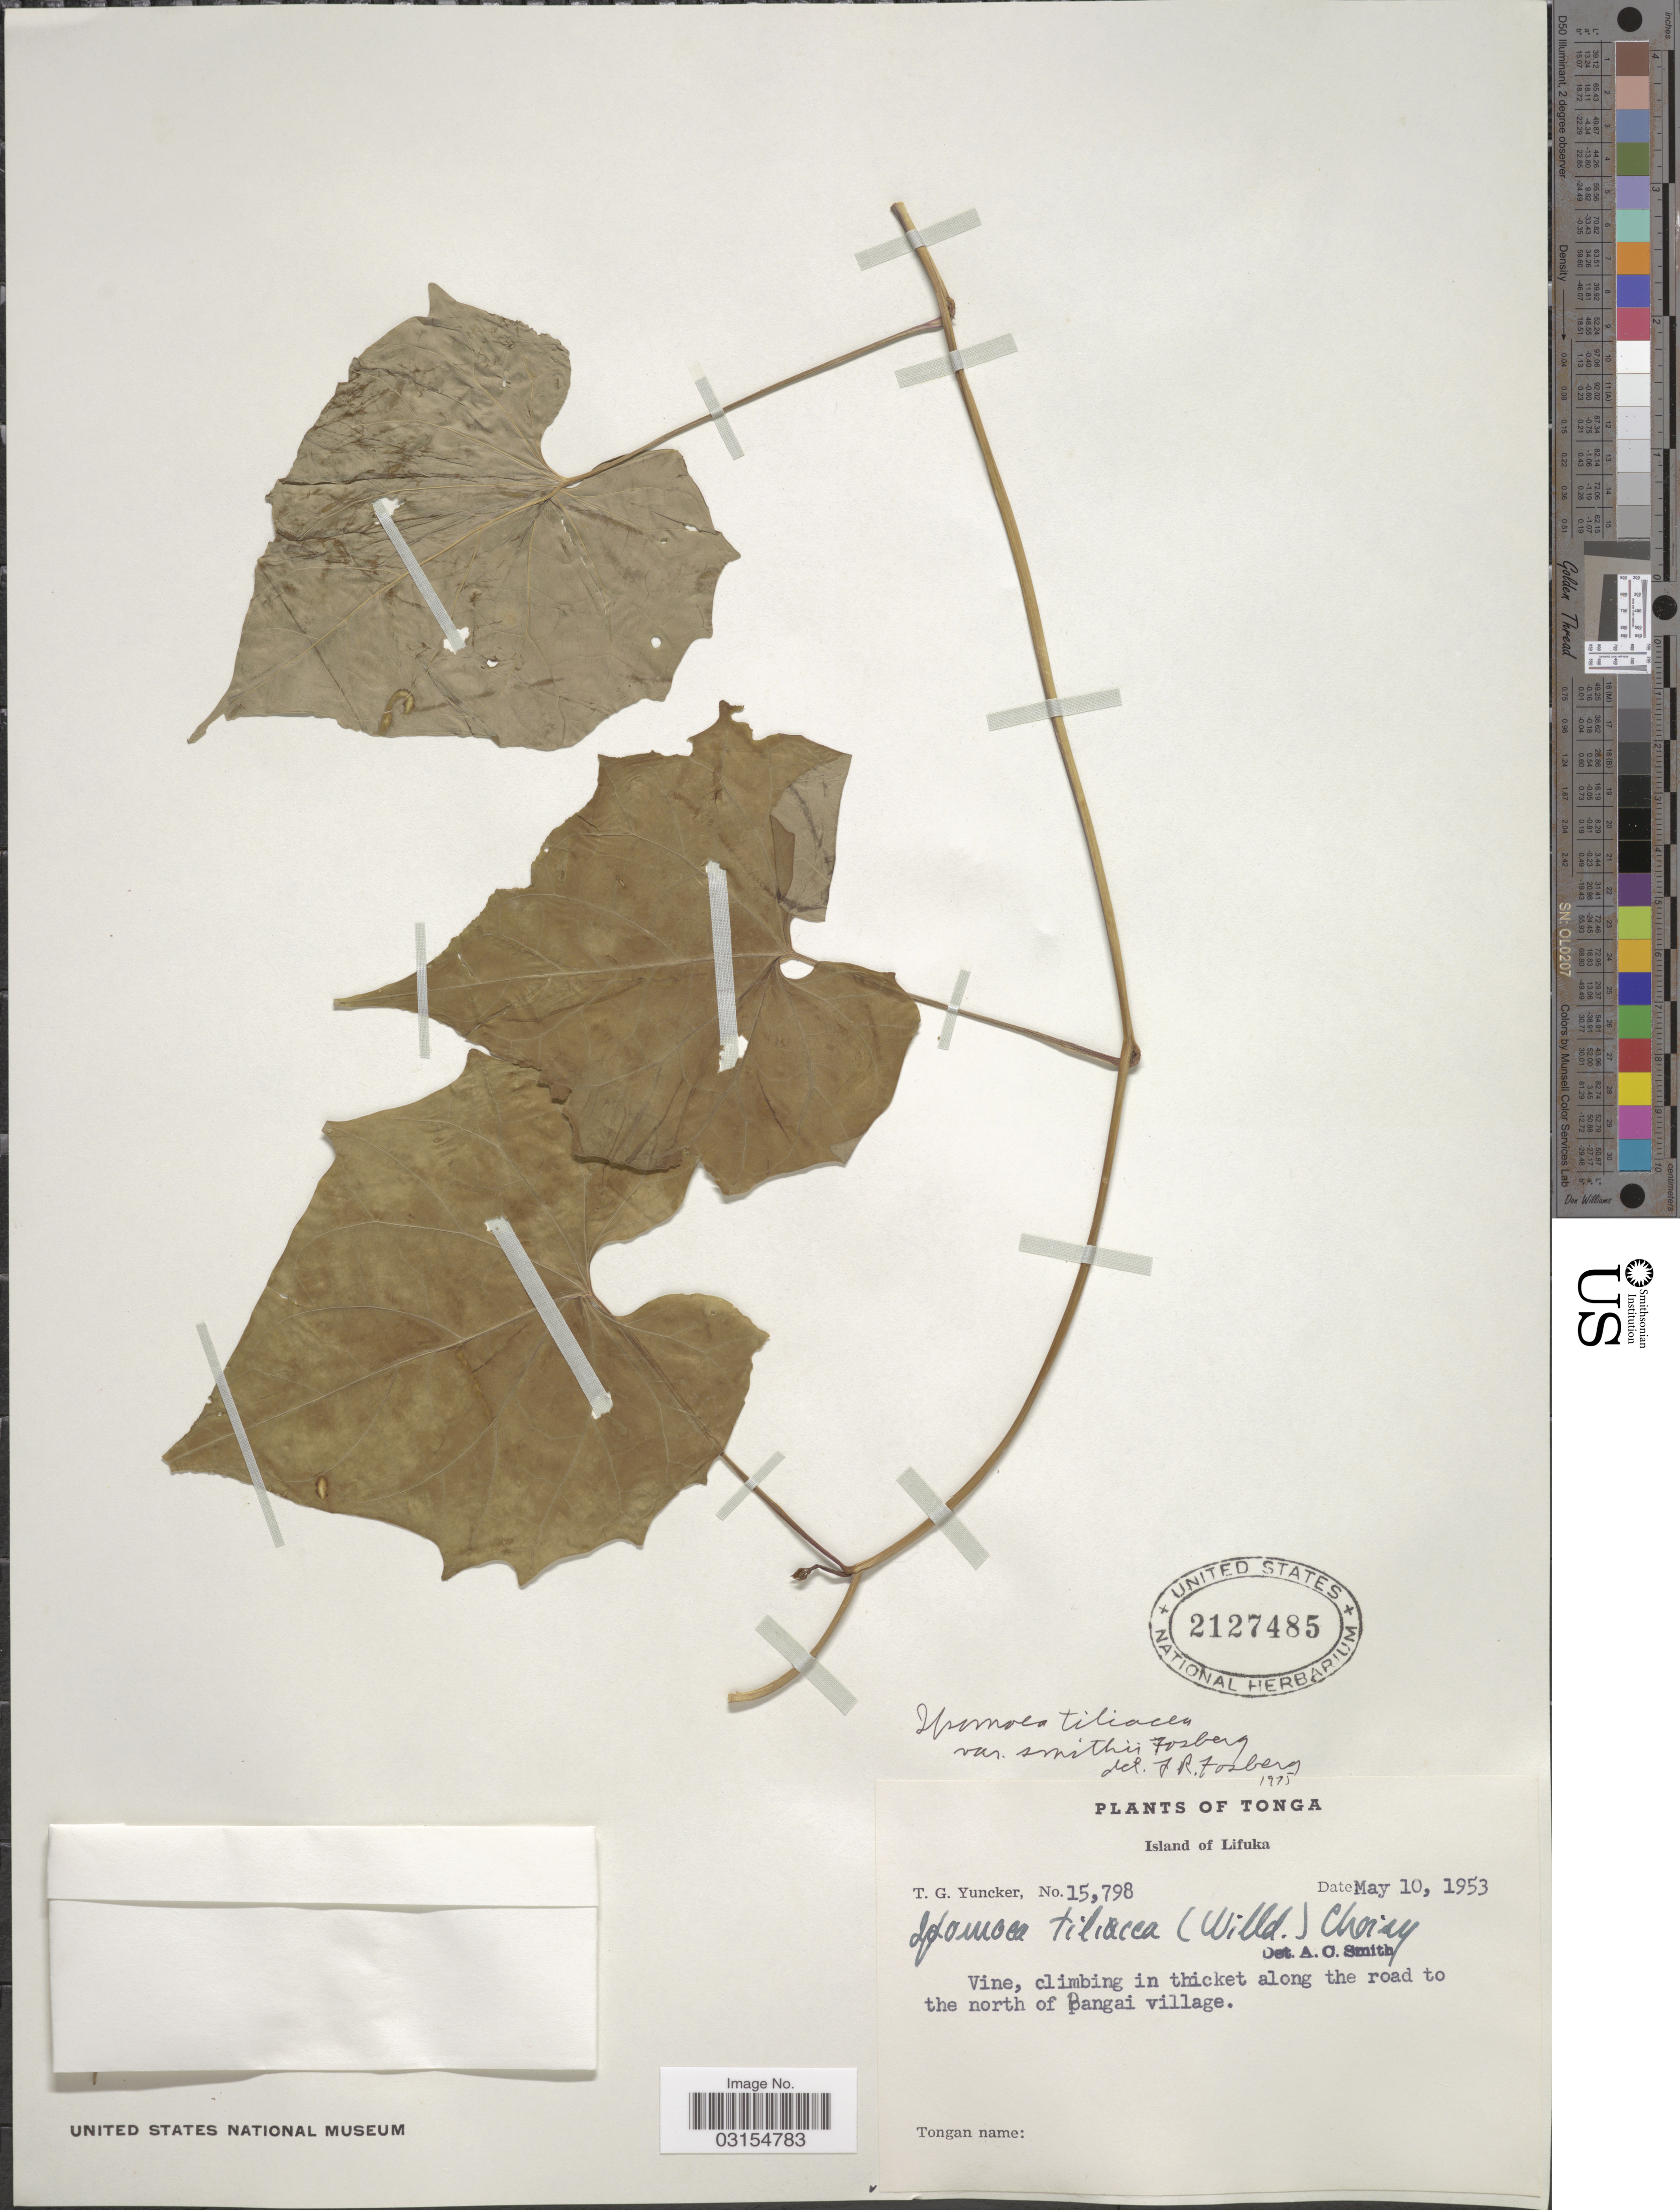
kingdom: Plantae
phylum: Tracheophyta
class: Magnoliopsida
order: Solanales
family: Convolvulaceae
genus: Ipomoea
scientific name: Ipomoea tiliacea var. smithii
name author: Fosberg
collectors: T. G. Yuncker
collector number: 15798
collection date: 1953-05-10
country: Tonga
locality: Island of Lifuka, Vine, climbing in thicket along the road to the north of Pangai village.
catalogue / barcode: US 2127485